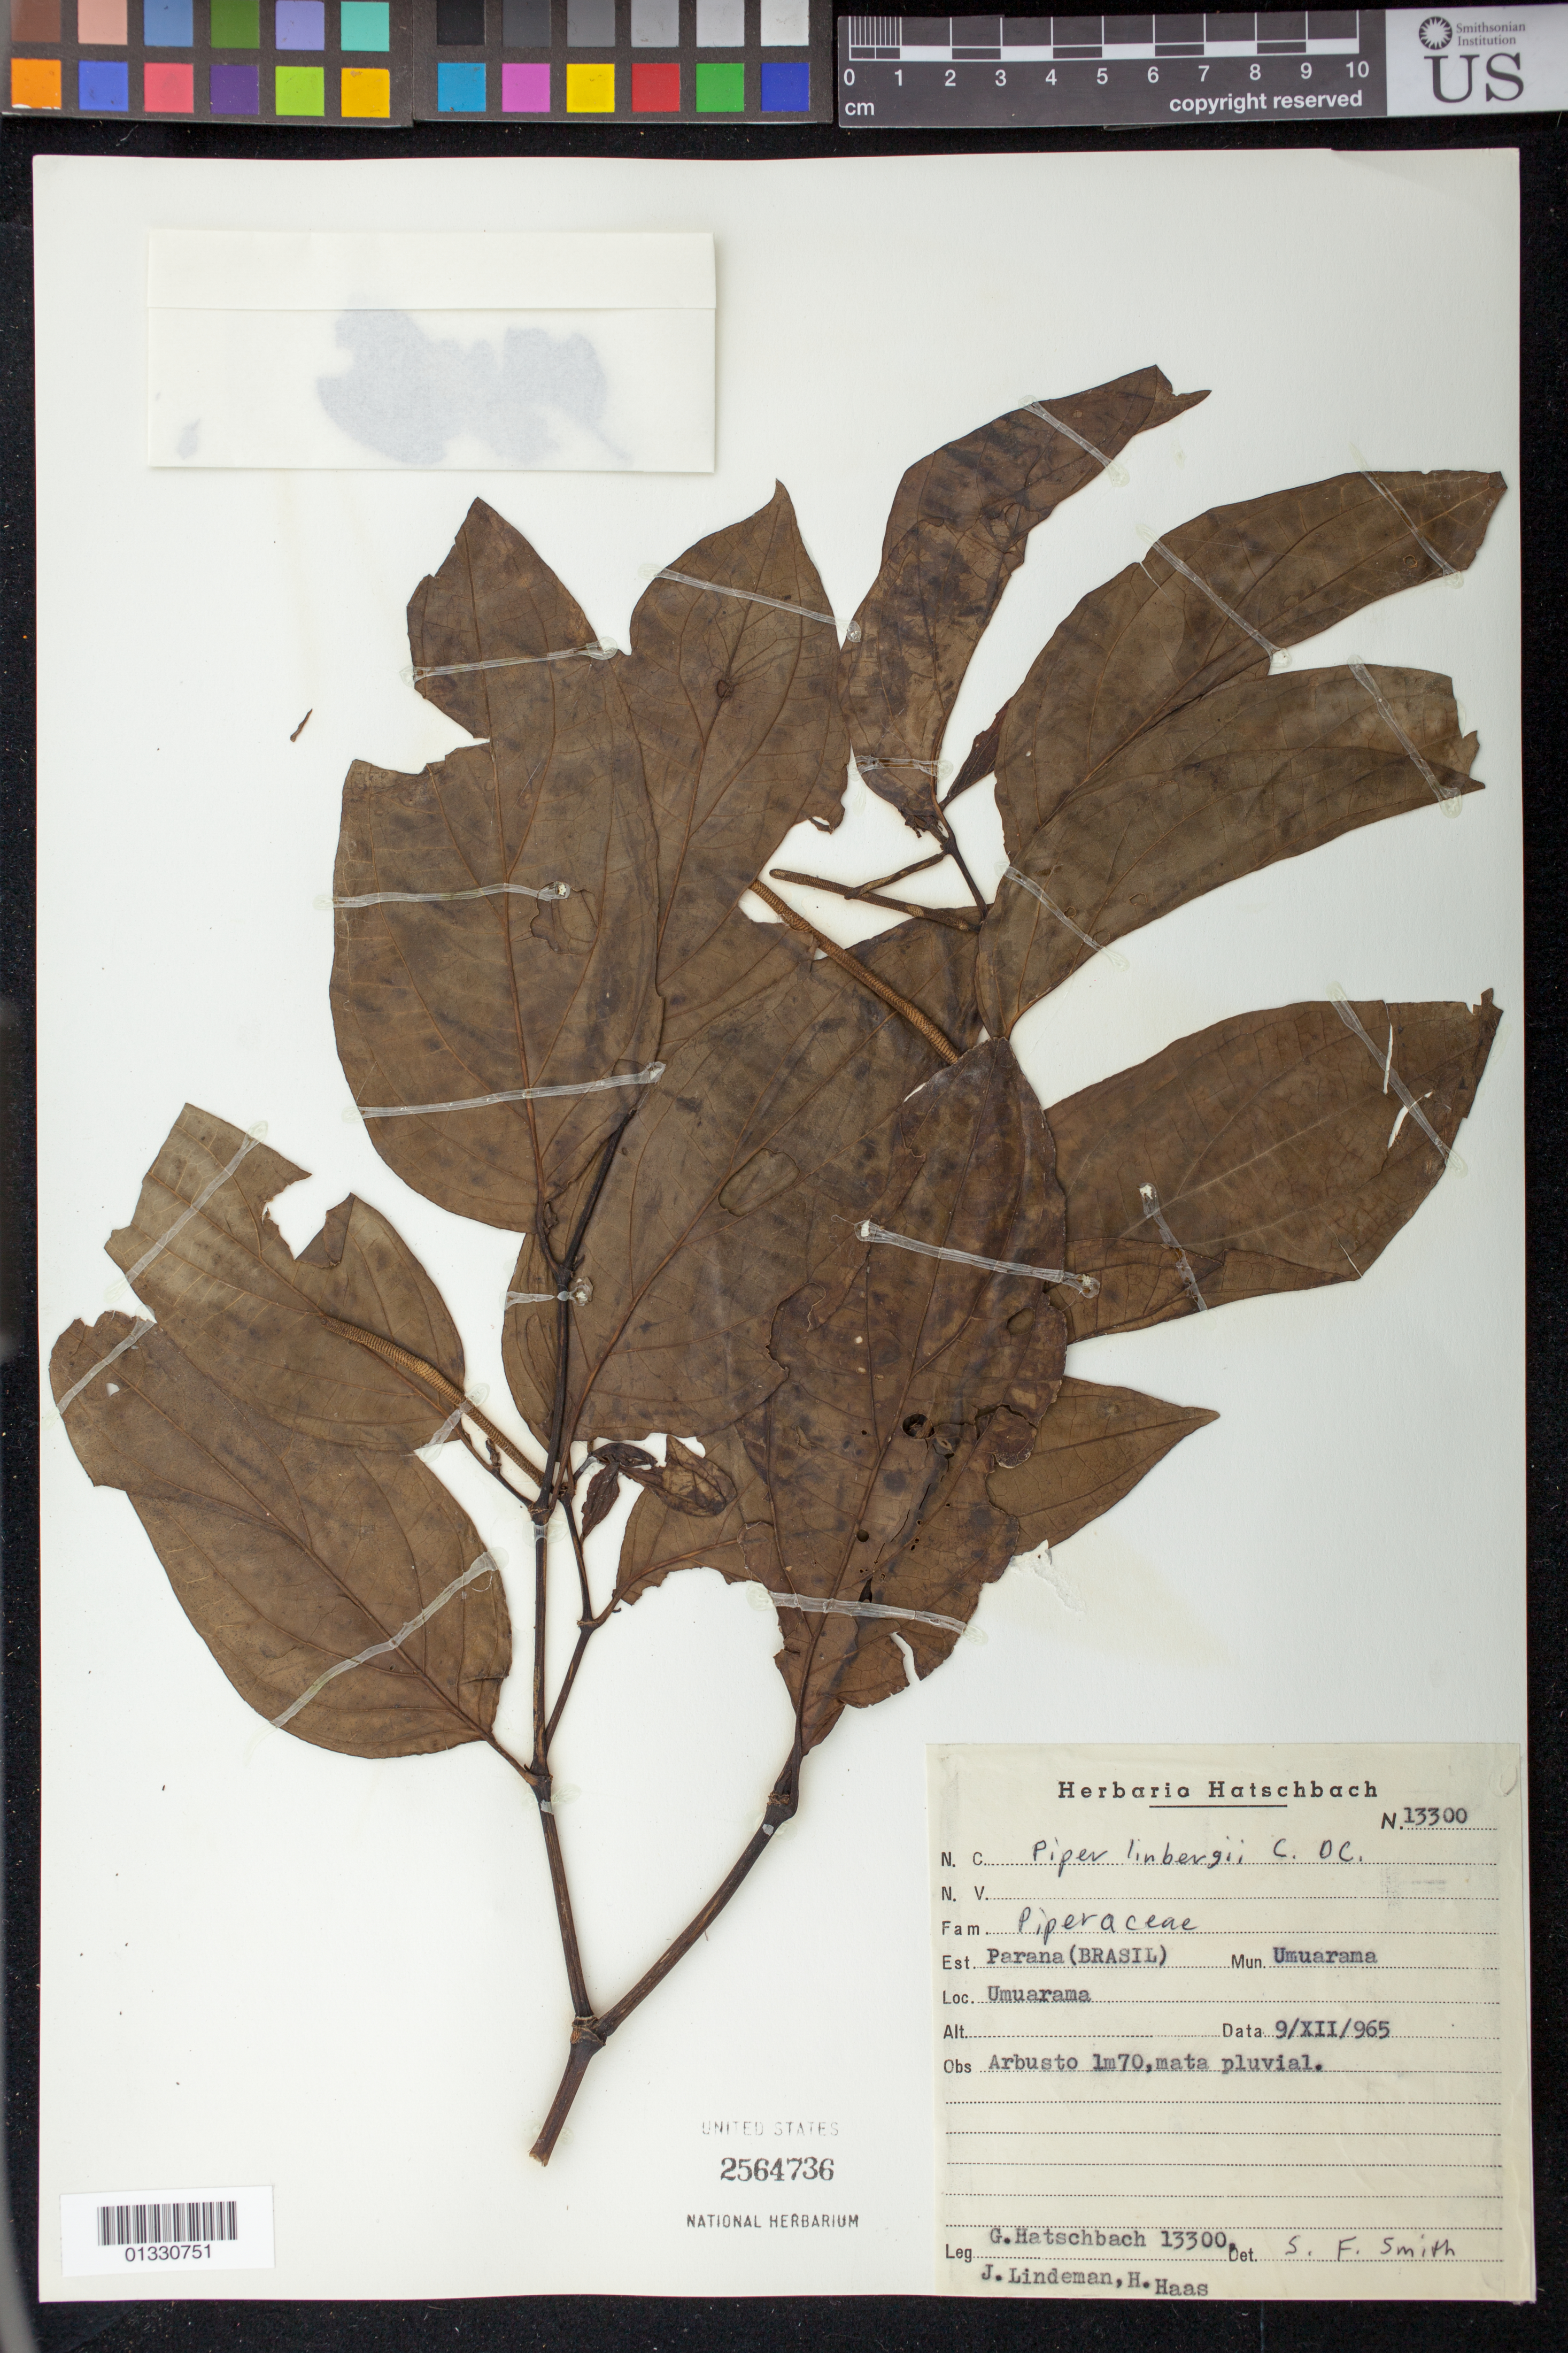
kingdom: Plantae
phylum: Tracheophyta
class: Magnoliopsida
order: Piperales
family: Piperaceae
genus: Piper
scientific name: Piper lindbergii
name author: C. DC.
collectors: G. Hatschbach, J. Lindeman & H. Haas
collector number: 13300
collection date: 1965-12-09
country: Brazil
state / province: Paraná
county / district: Umuarama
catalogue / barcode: US 2564736